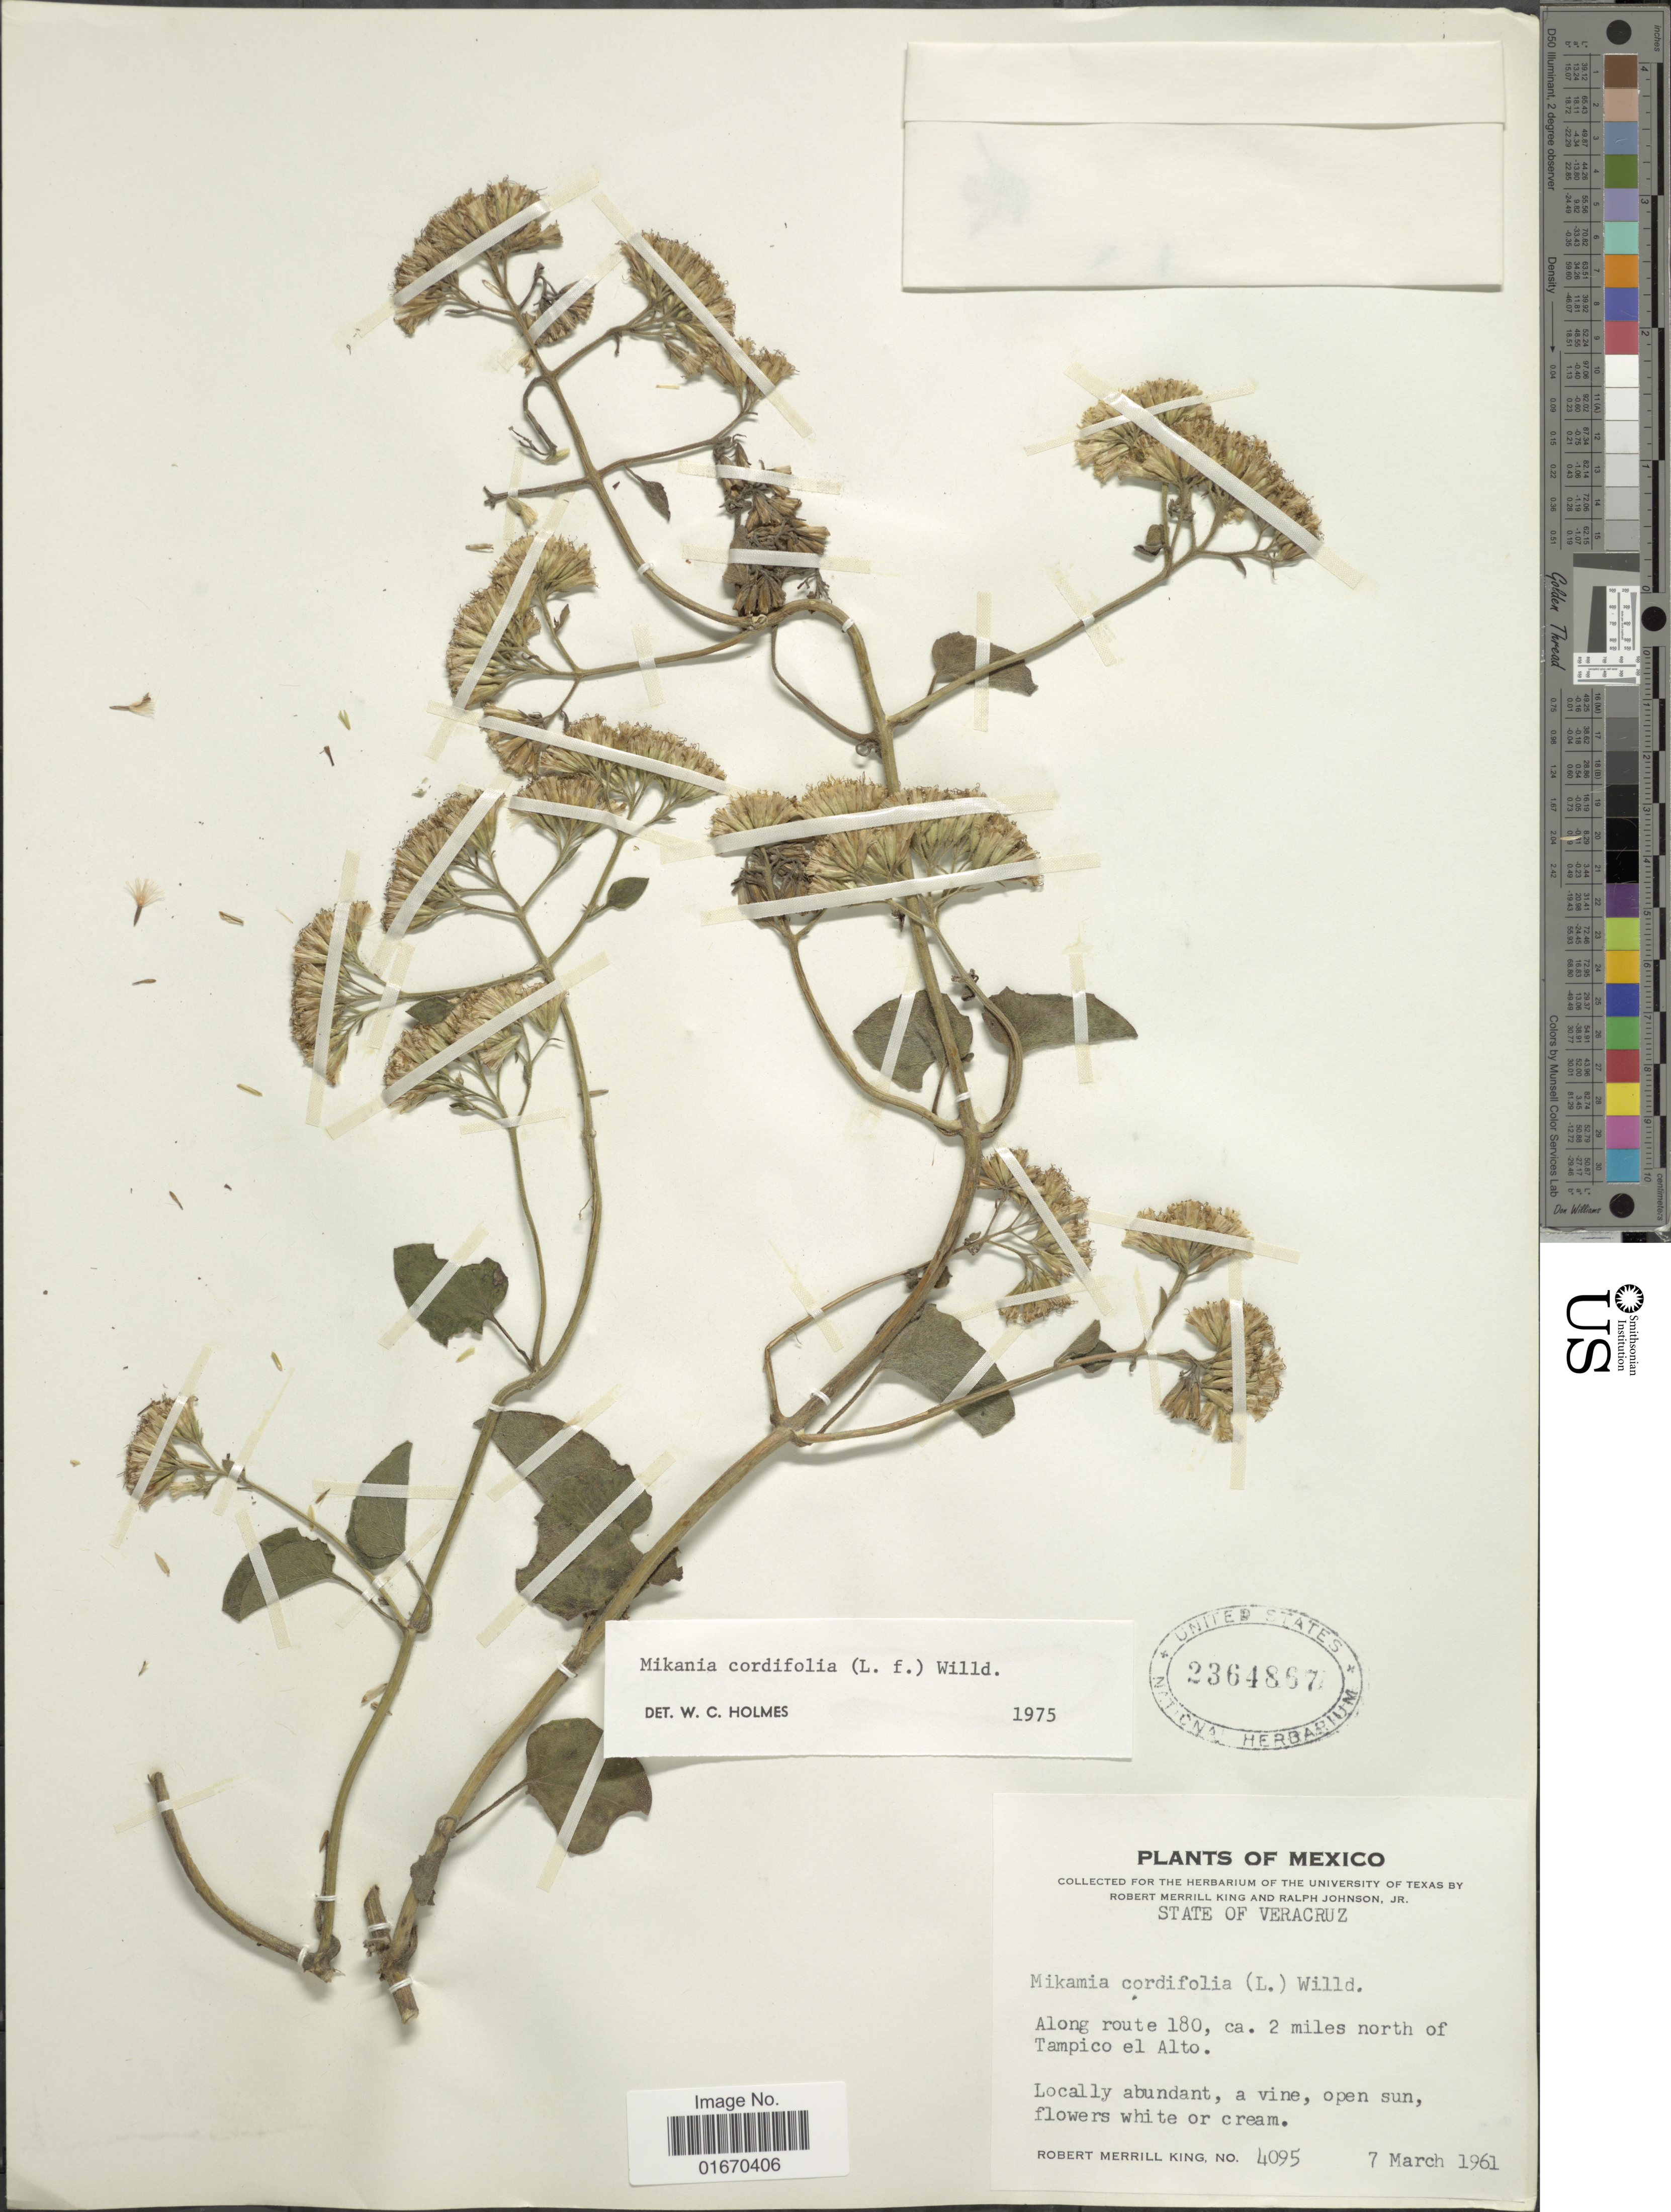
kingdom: Plantae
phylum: Tracheophyta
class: Magnoliopsida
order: Asterales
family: Asteraceae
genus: Mikania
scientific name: Mikania cordifolia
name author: Kunth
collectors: R. M. King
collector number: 4095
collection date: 1961-03-07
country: Mexico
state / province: Veracruz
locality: State of Veracruz, along route 180, ca 2 miles north of Tampico el Alto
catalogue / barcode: US 2364867